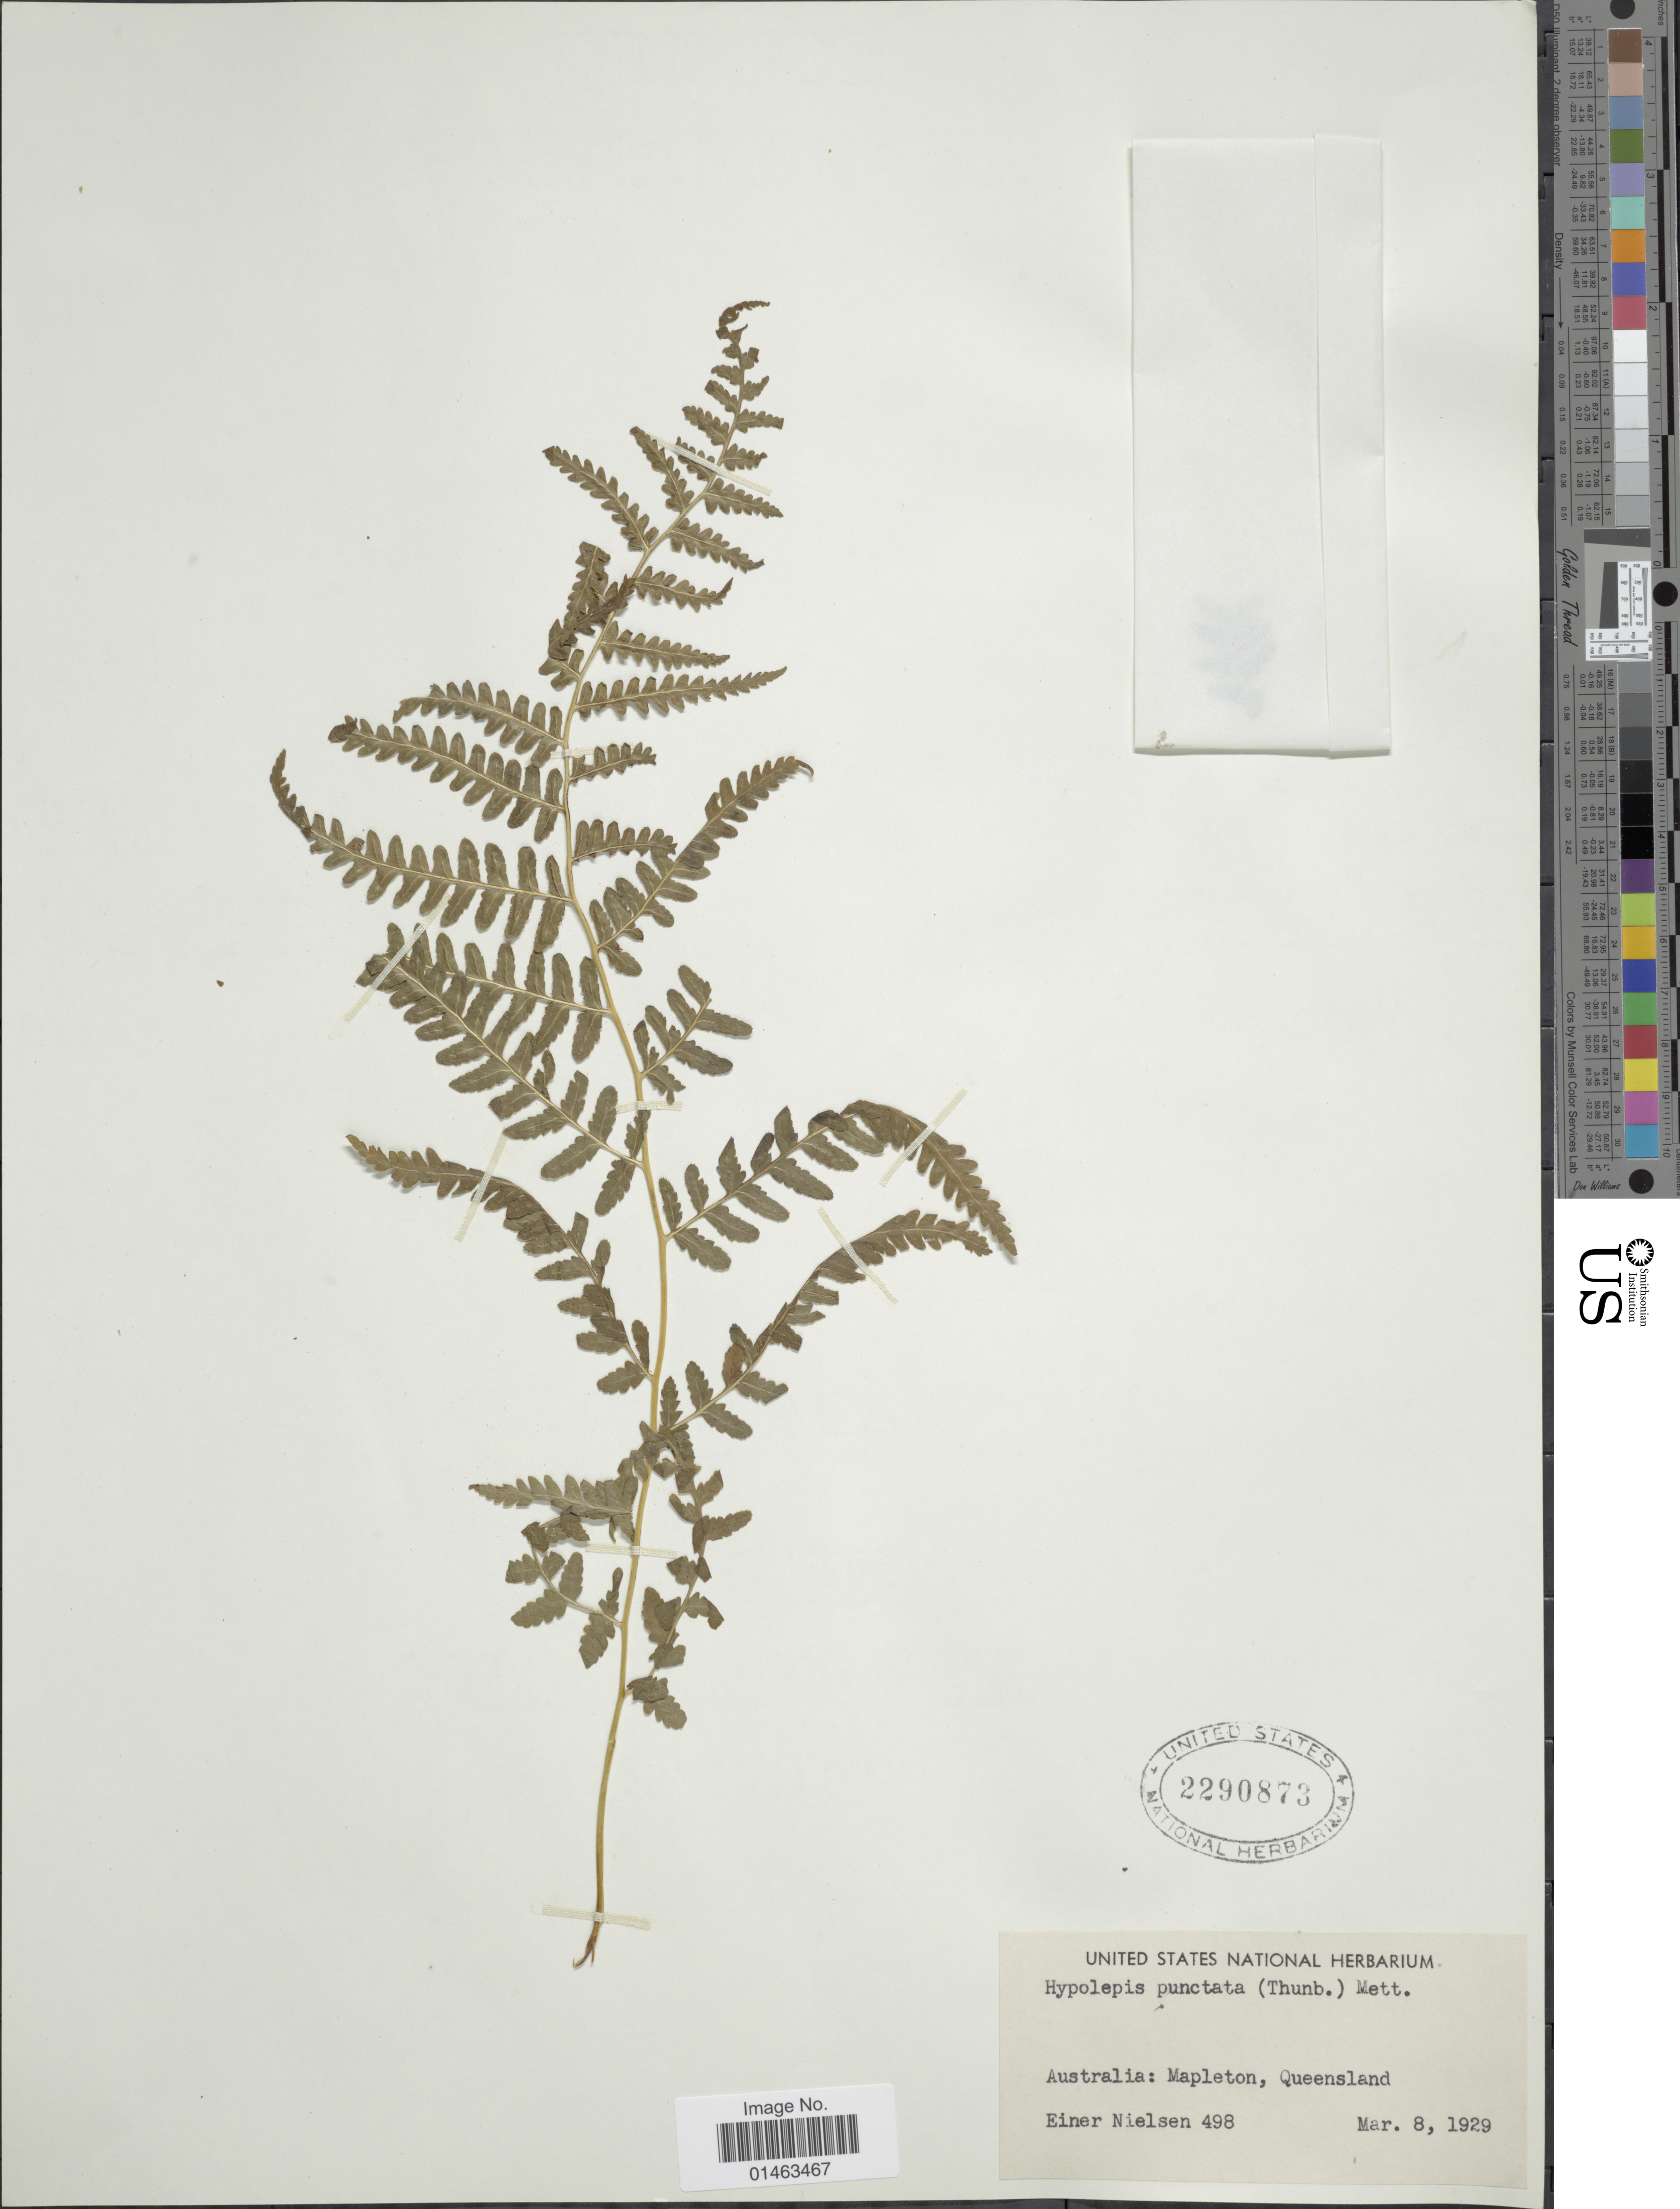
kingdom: Plantae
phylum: Tracheophyta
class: Polypodiopsida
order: Polypodiales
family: Dennstaedtiaceae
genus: Hypolepis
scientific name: Hypolepis punctata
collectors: E. Nielsen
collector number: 498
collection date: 1929-03-08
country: Australia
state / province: Queensland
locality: Mapleton, Queensland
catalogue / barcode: US 2290873